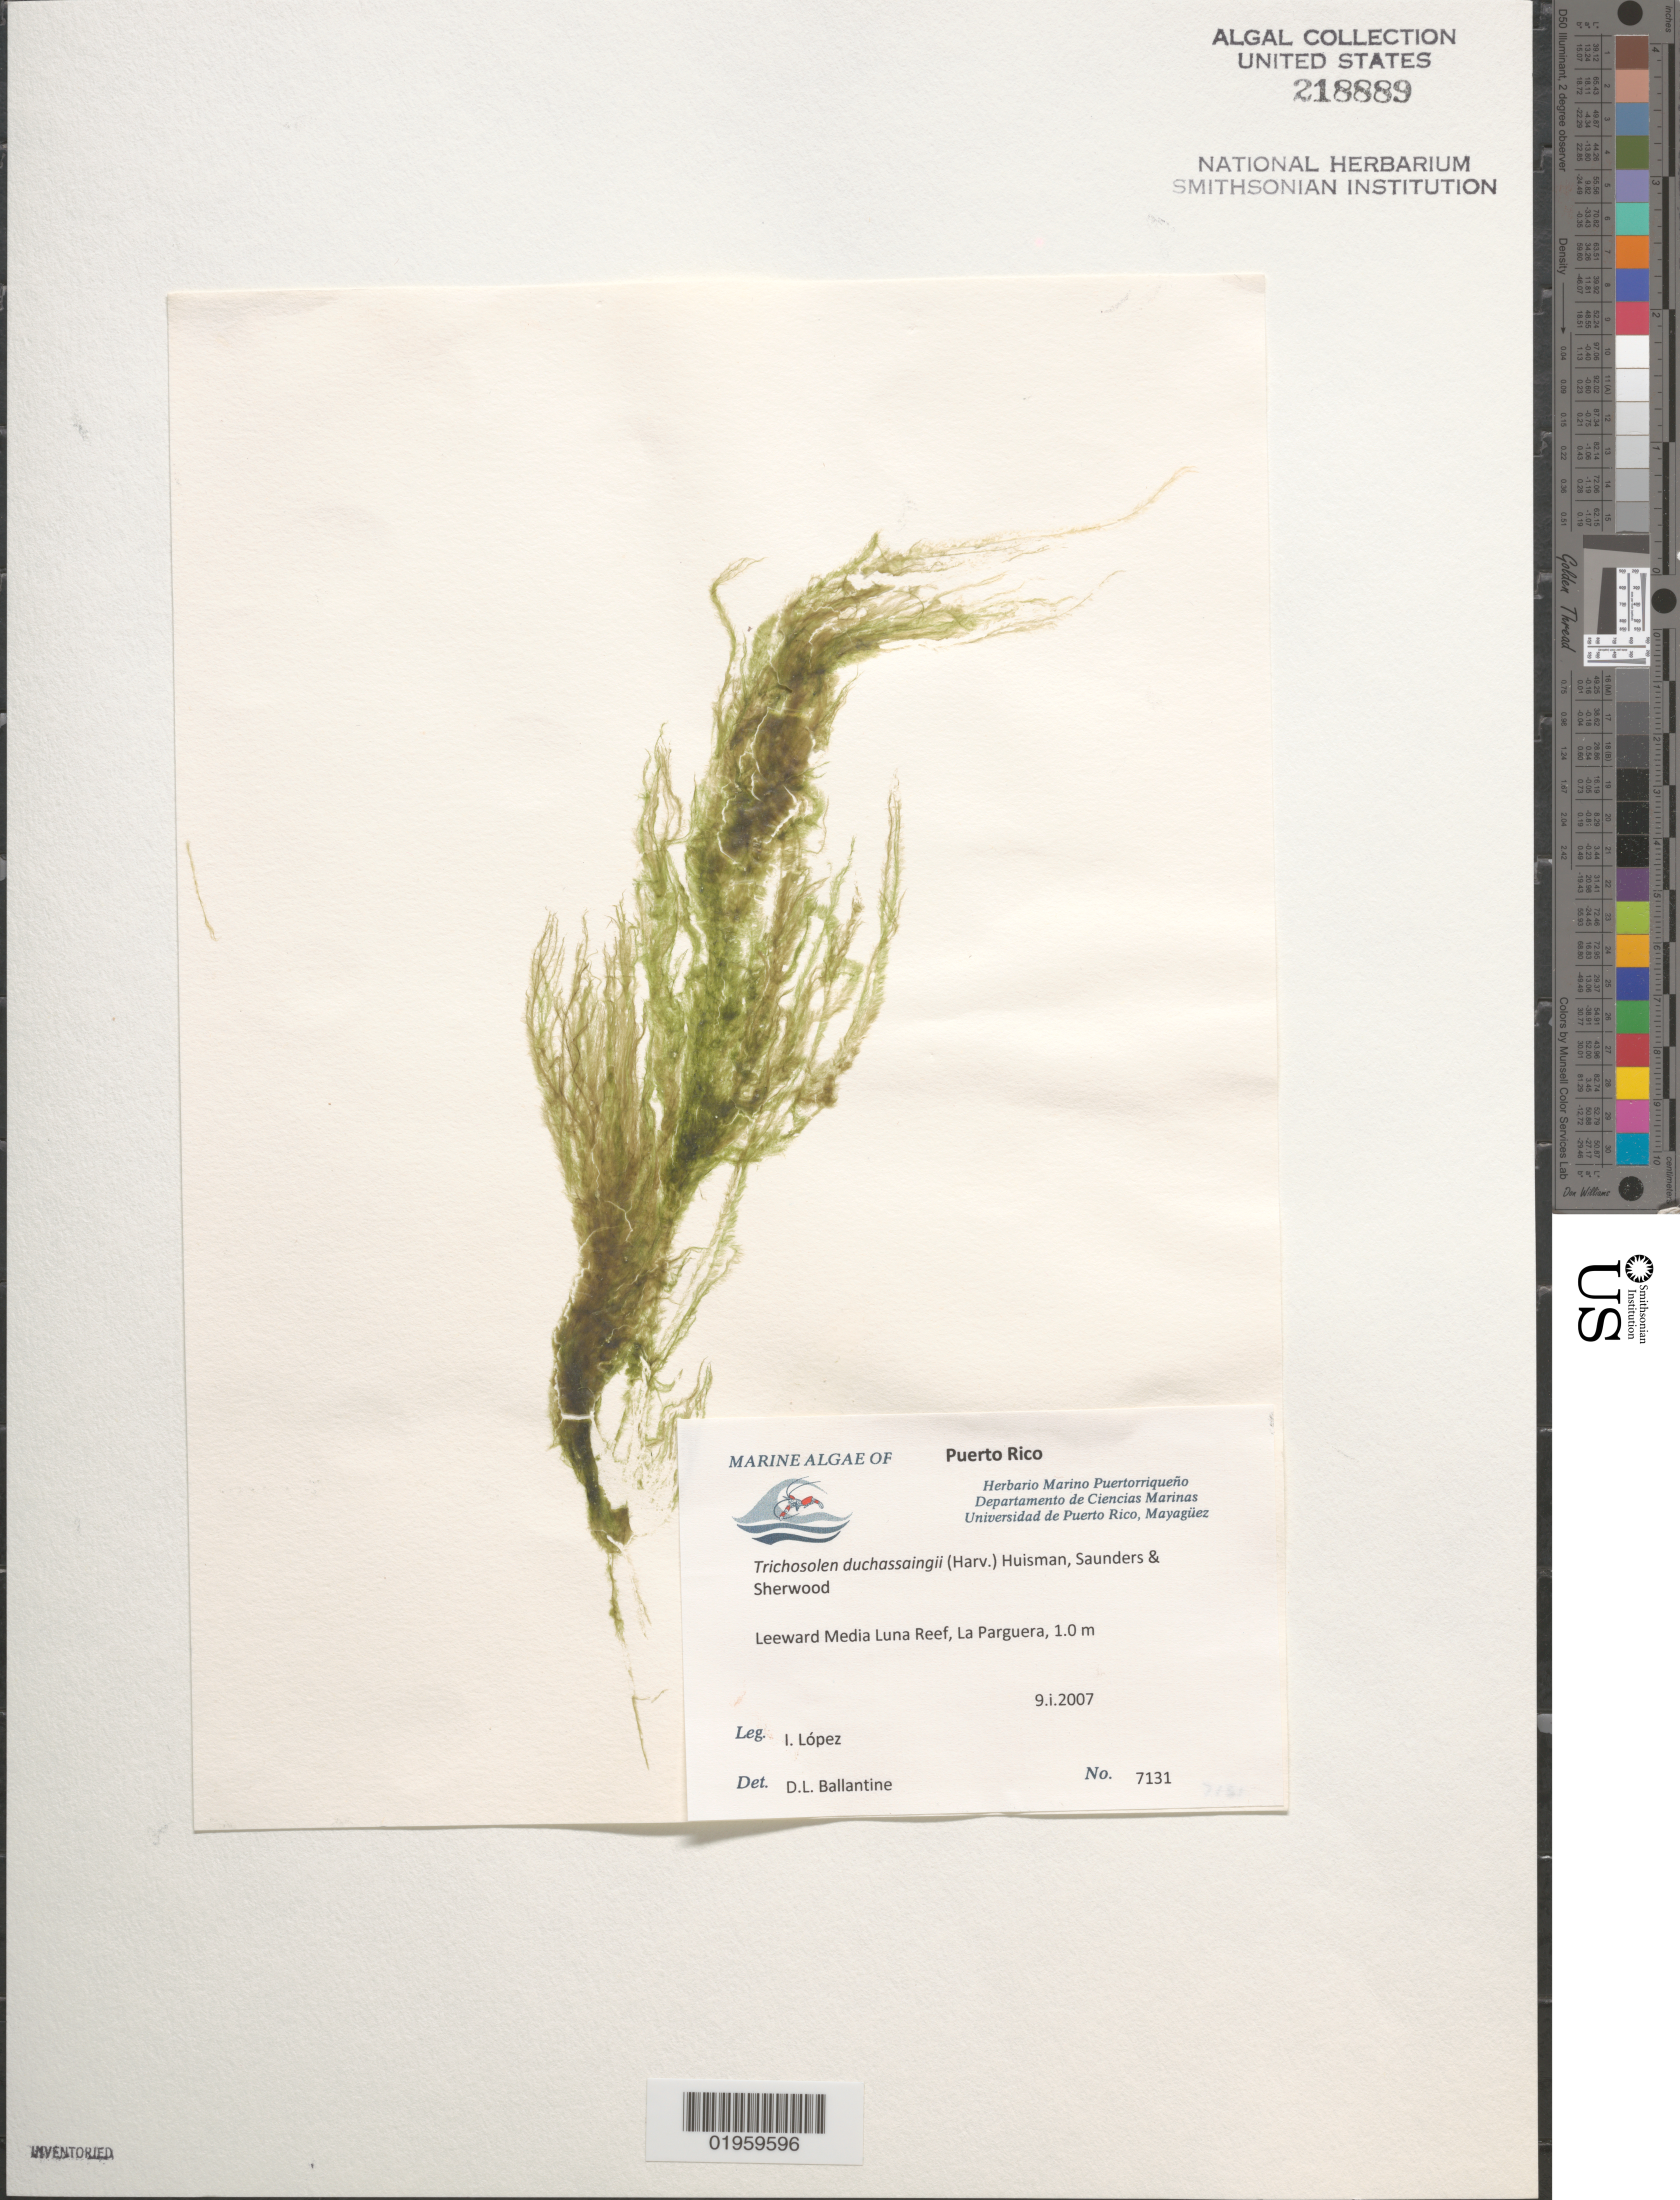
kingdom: Plantae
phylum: Chlorophyta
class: Ulvophyceae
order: Bryopsidales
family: Bryopsidaceae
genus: Trichosolen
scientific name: Trichosolen duchassaingii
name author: (J. Agardh) W.R. Taylor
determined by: Ballantine, D. L.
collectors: I. Lopez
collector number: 7131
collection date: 2007-01-09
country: Puerto Rico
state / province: Lajas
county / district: La Parguera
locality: Leeward Media Luna Reef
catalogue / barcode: US 218889